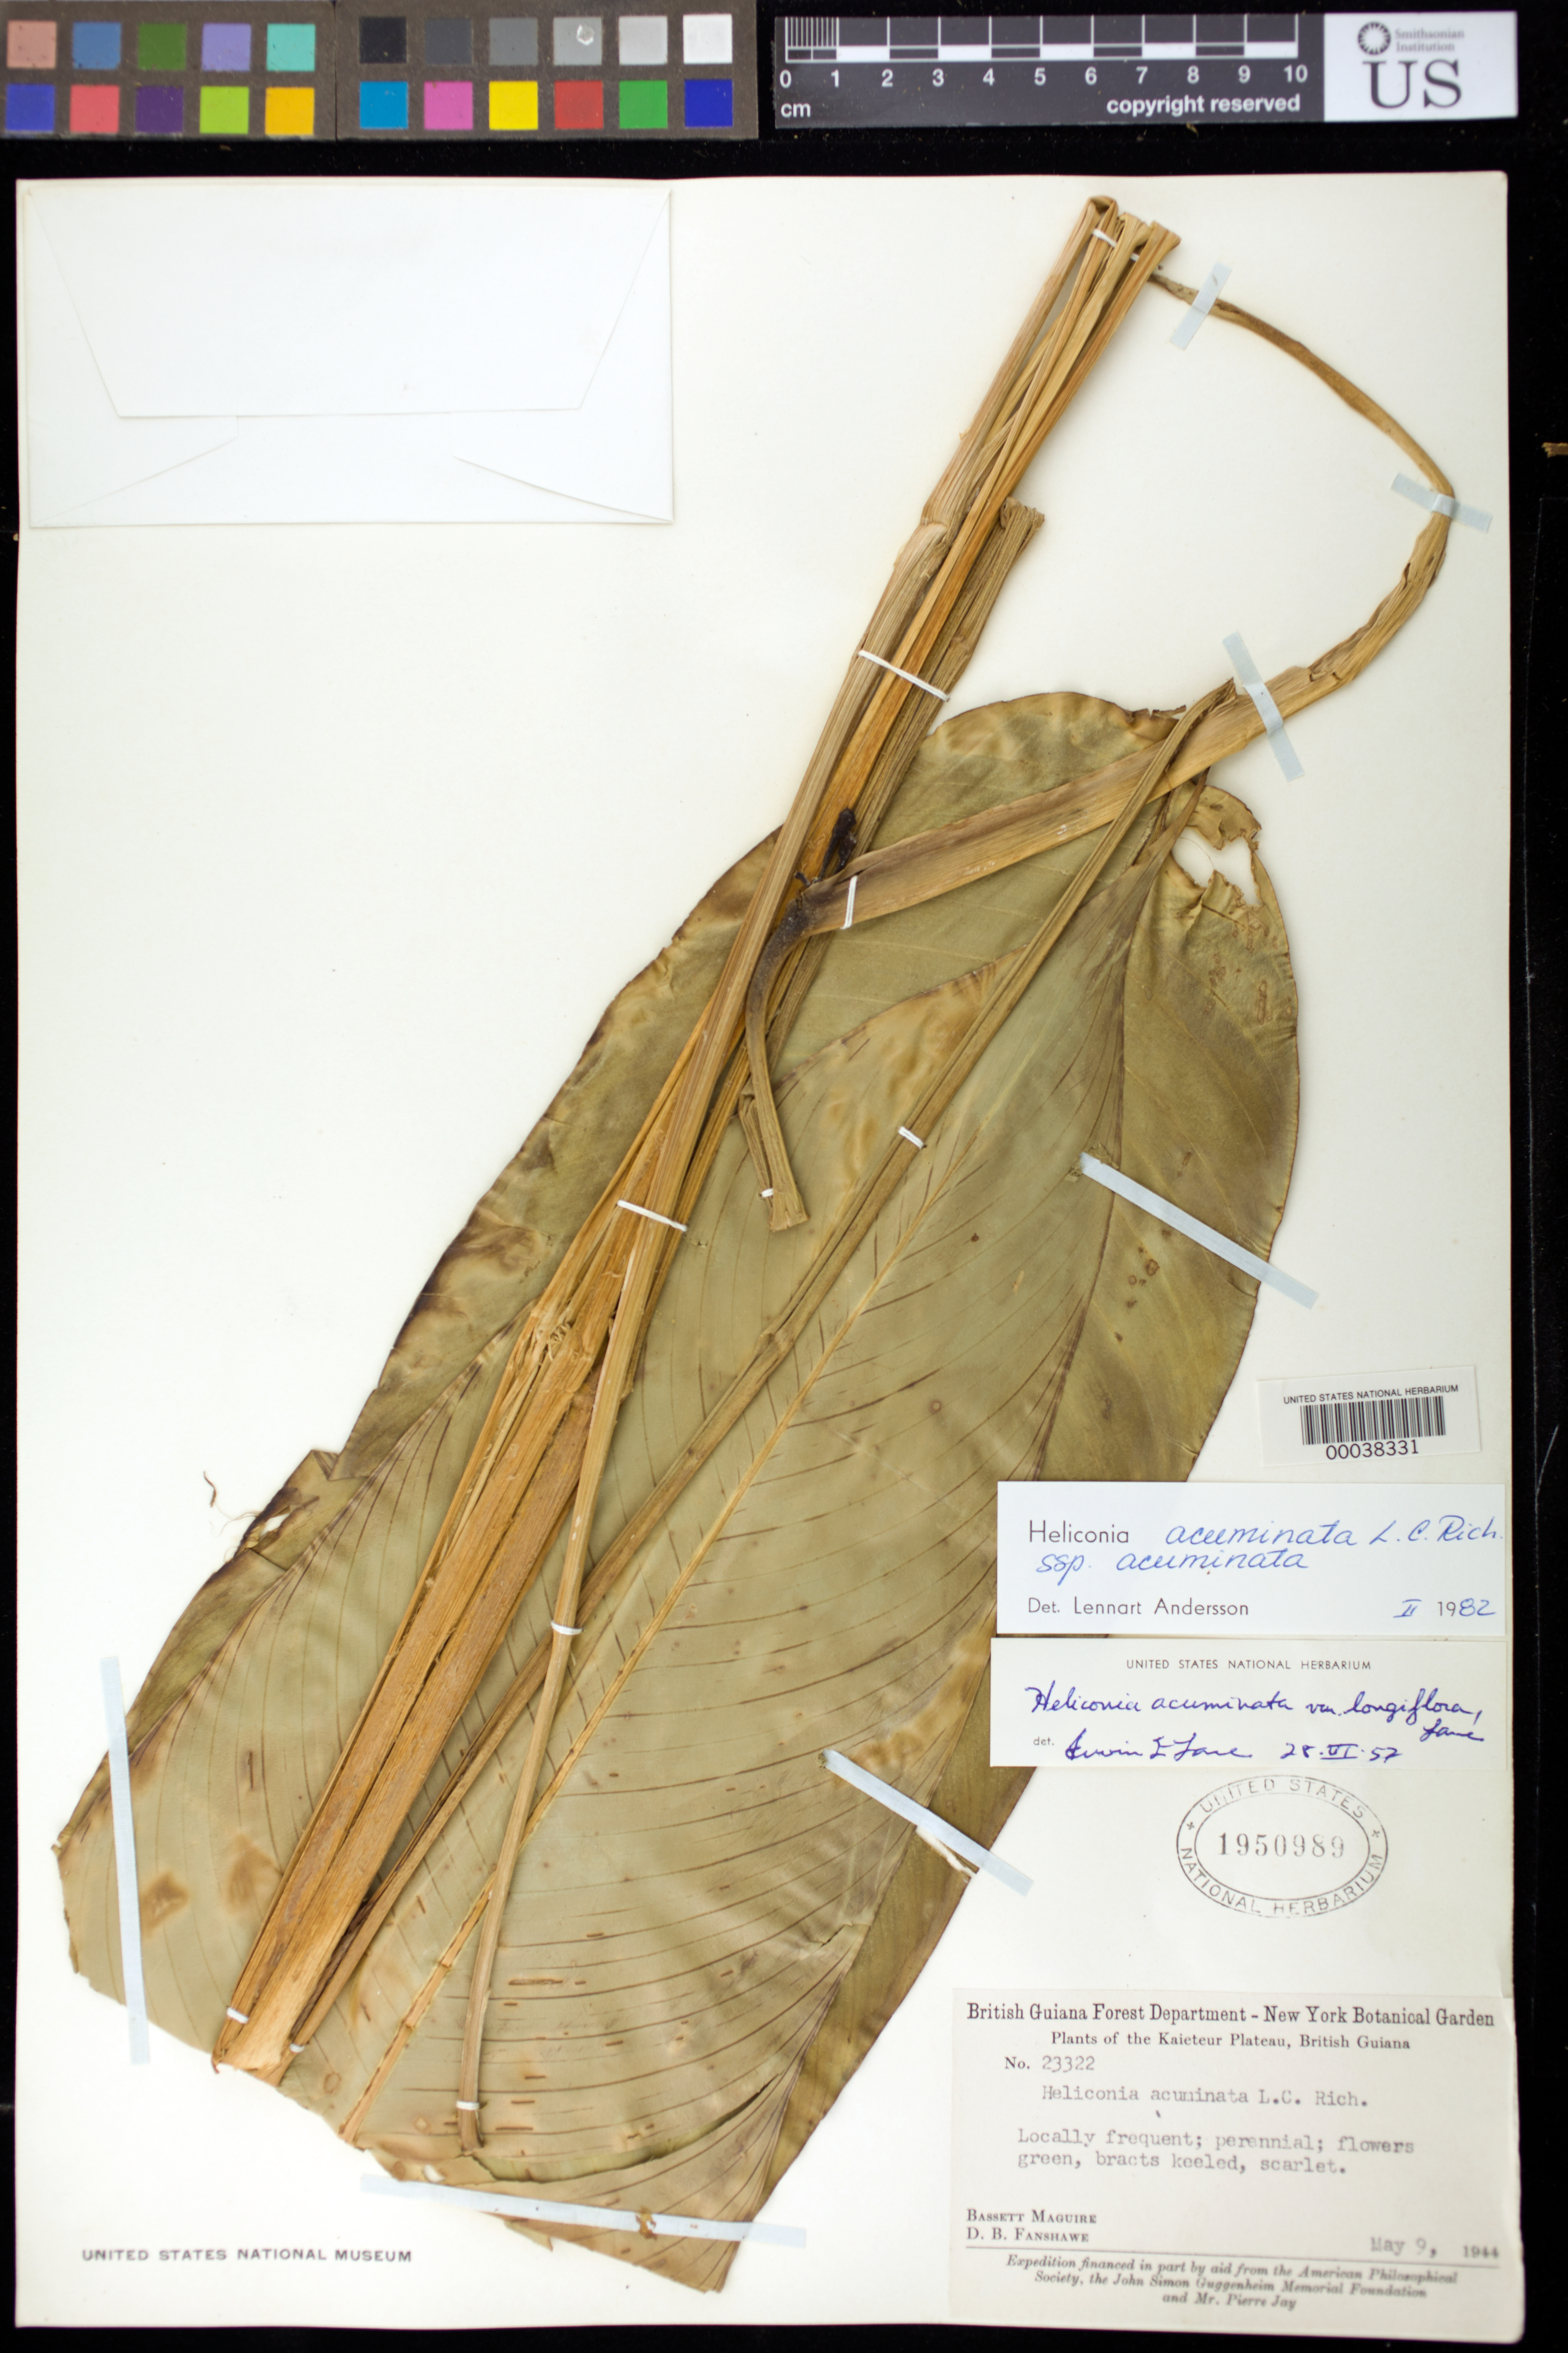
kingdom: Plantae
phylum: Tracheophyta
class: Liliopsida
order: Zingiberales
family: Heliconiaceae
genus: Heliconia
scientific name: Heliconia acuminata subsp. acuminata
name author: A. Rich.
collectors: B. Maguire & D. B. Fanshawe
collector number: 23322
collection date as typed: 09 May 1944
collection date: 1944-05-09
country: Guyana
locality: Kaieteur Plateau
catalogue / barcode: US 1950989